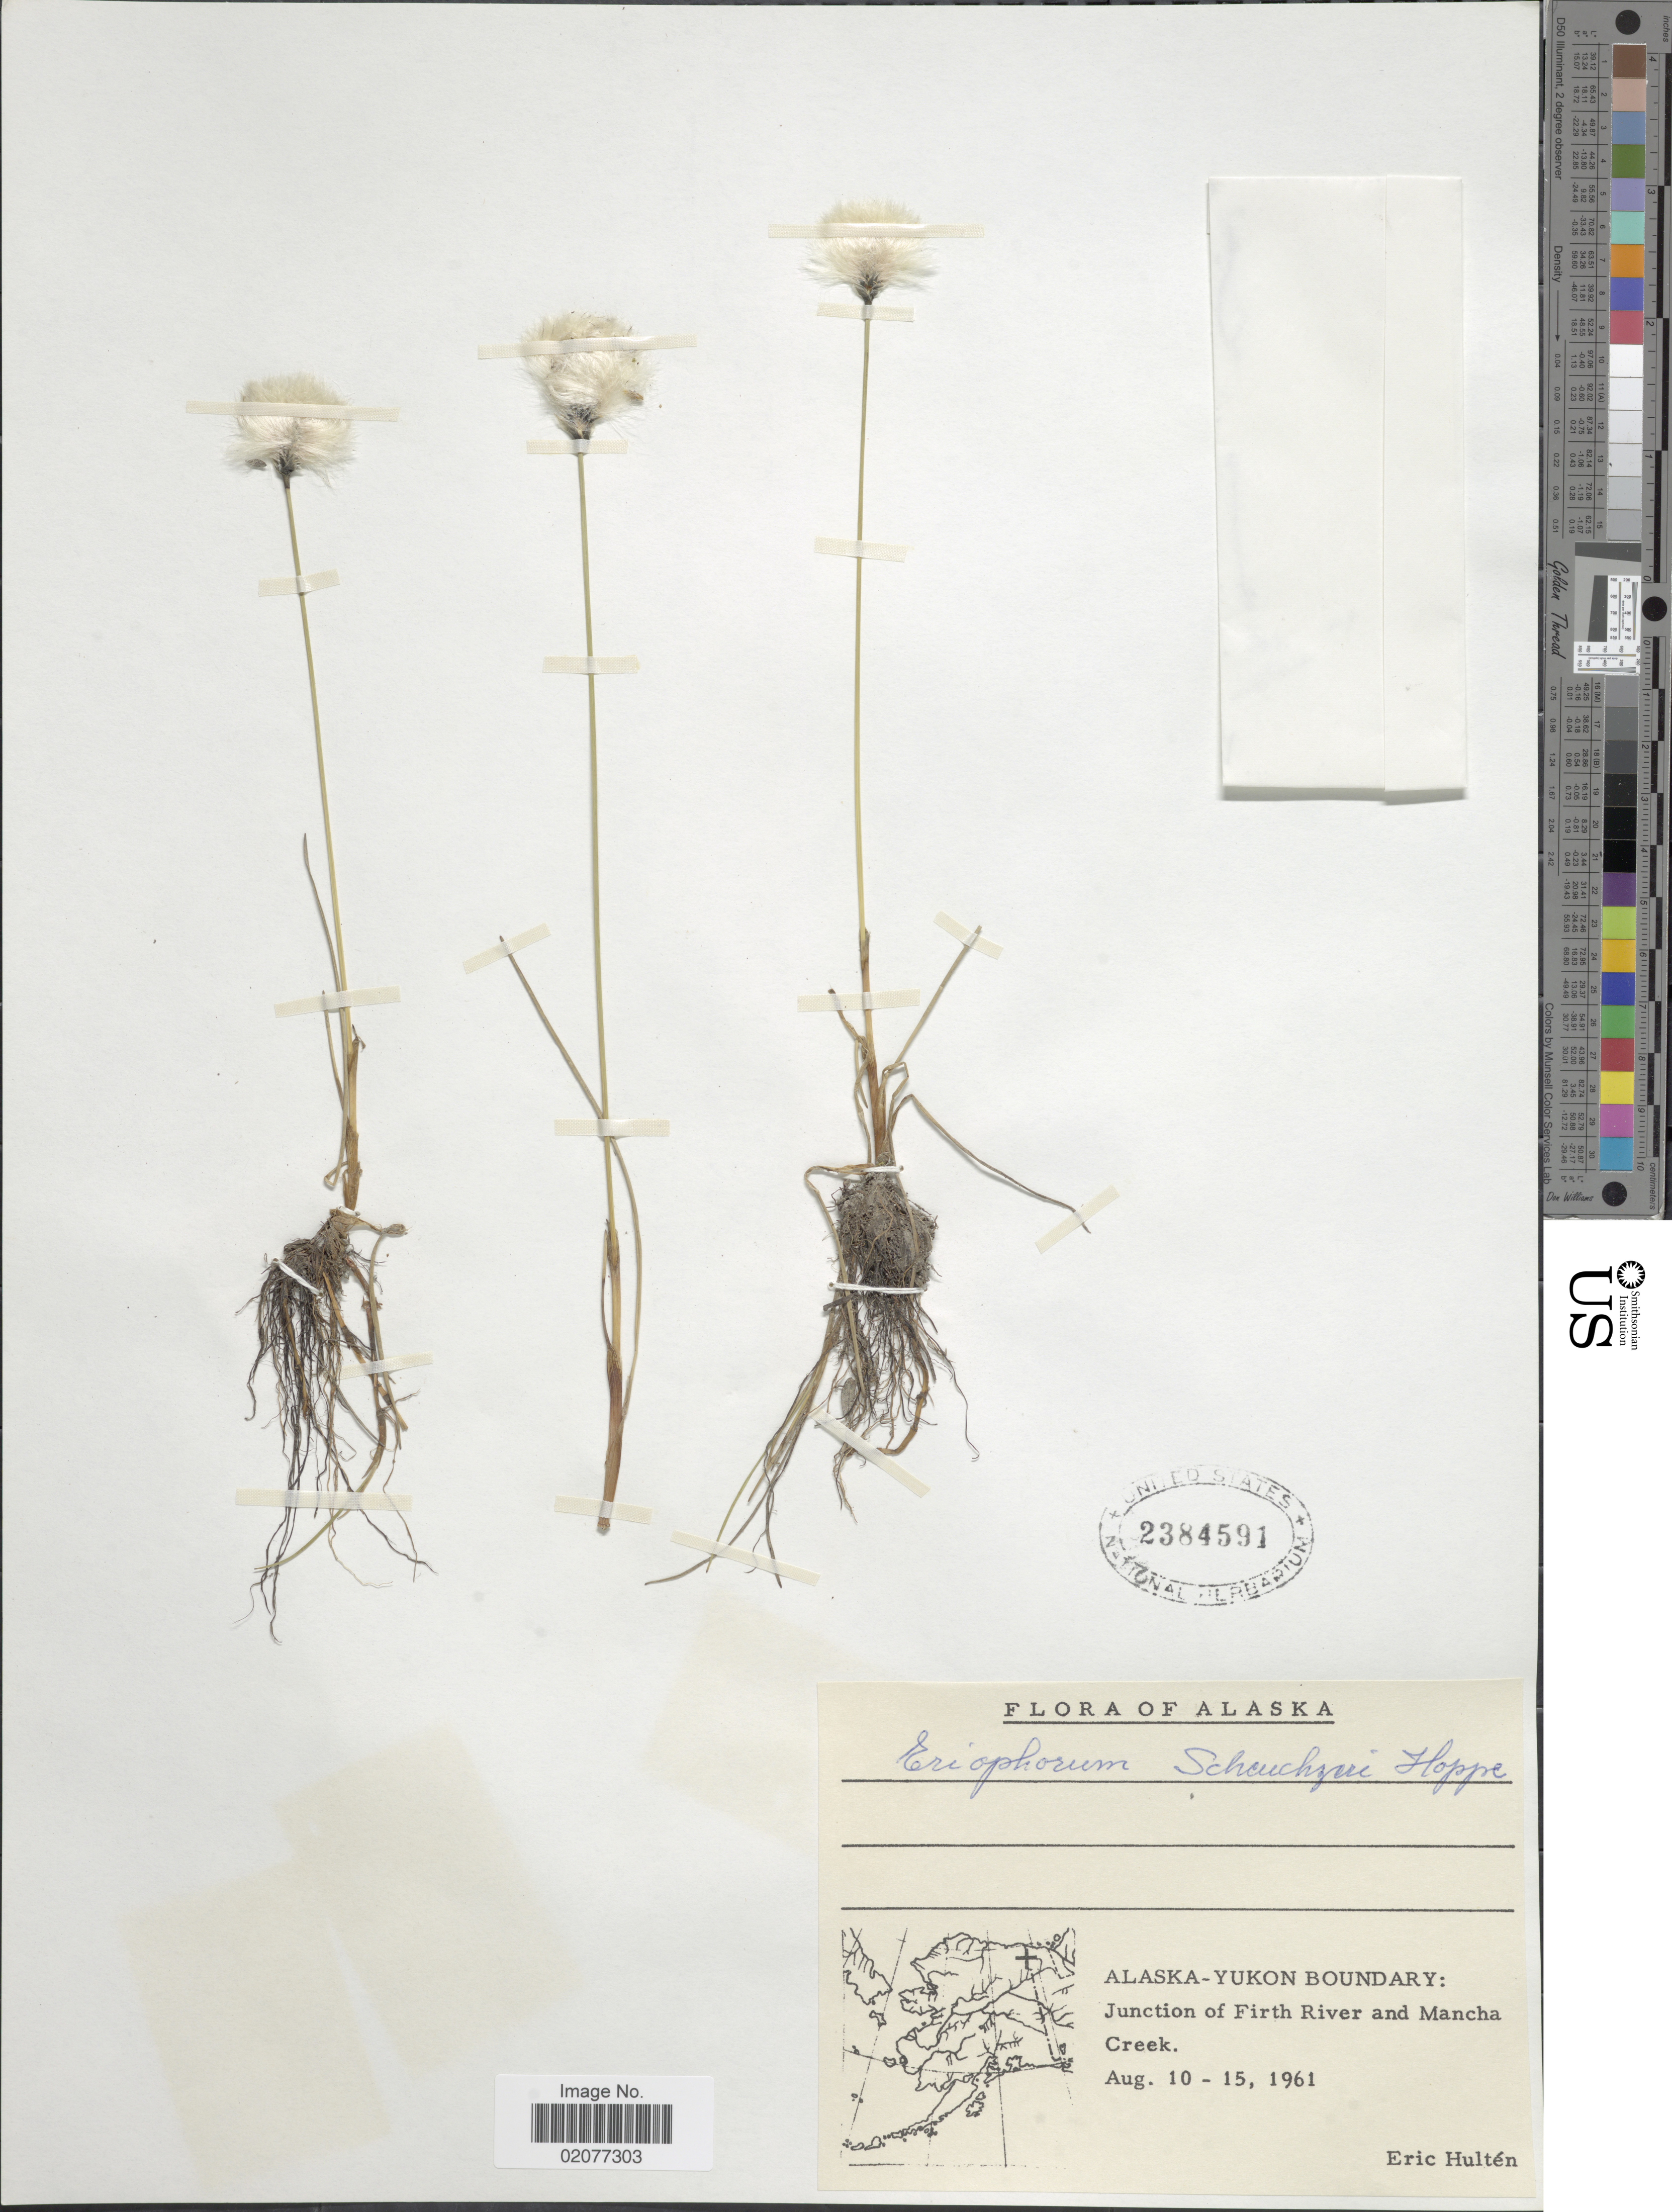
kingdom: Plantae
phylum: Tracheophyta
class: Liliopsida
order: Poales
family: Cyperaceae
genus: Eriophorum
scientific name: Eriophorum scheuchzeri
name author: Hoppe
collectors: E. G. Hultén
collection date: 1961-08-10/1961-08-15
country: United States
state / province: Alaska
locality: Alaska-Yukon Boundary, Junction of Firth River and Mancha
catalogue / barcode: US 2384591